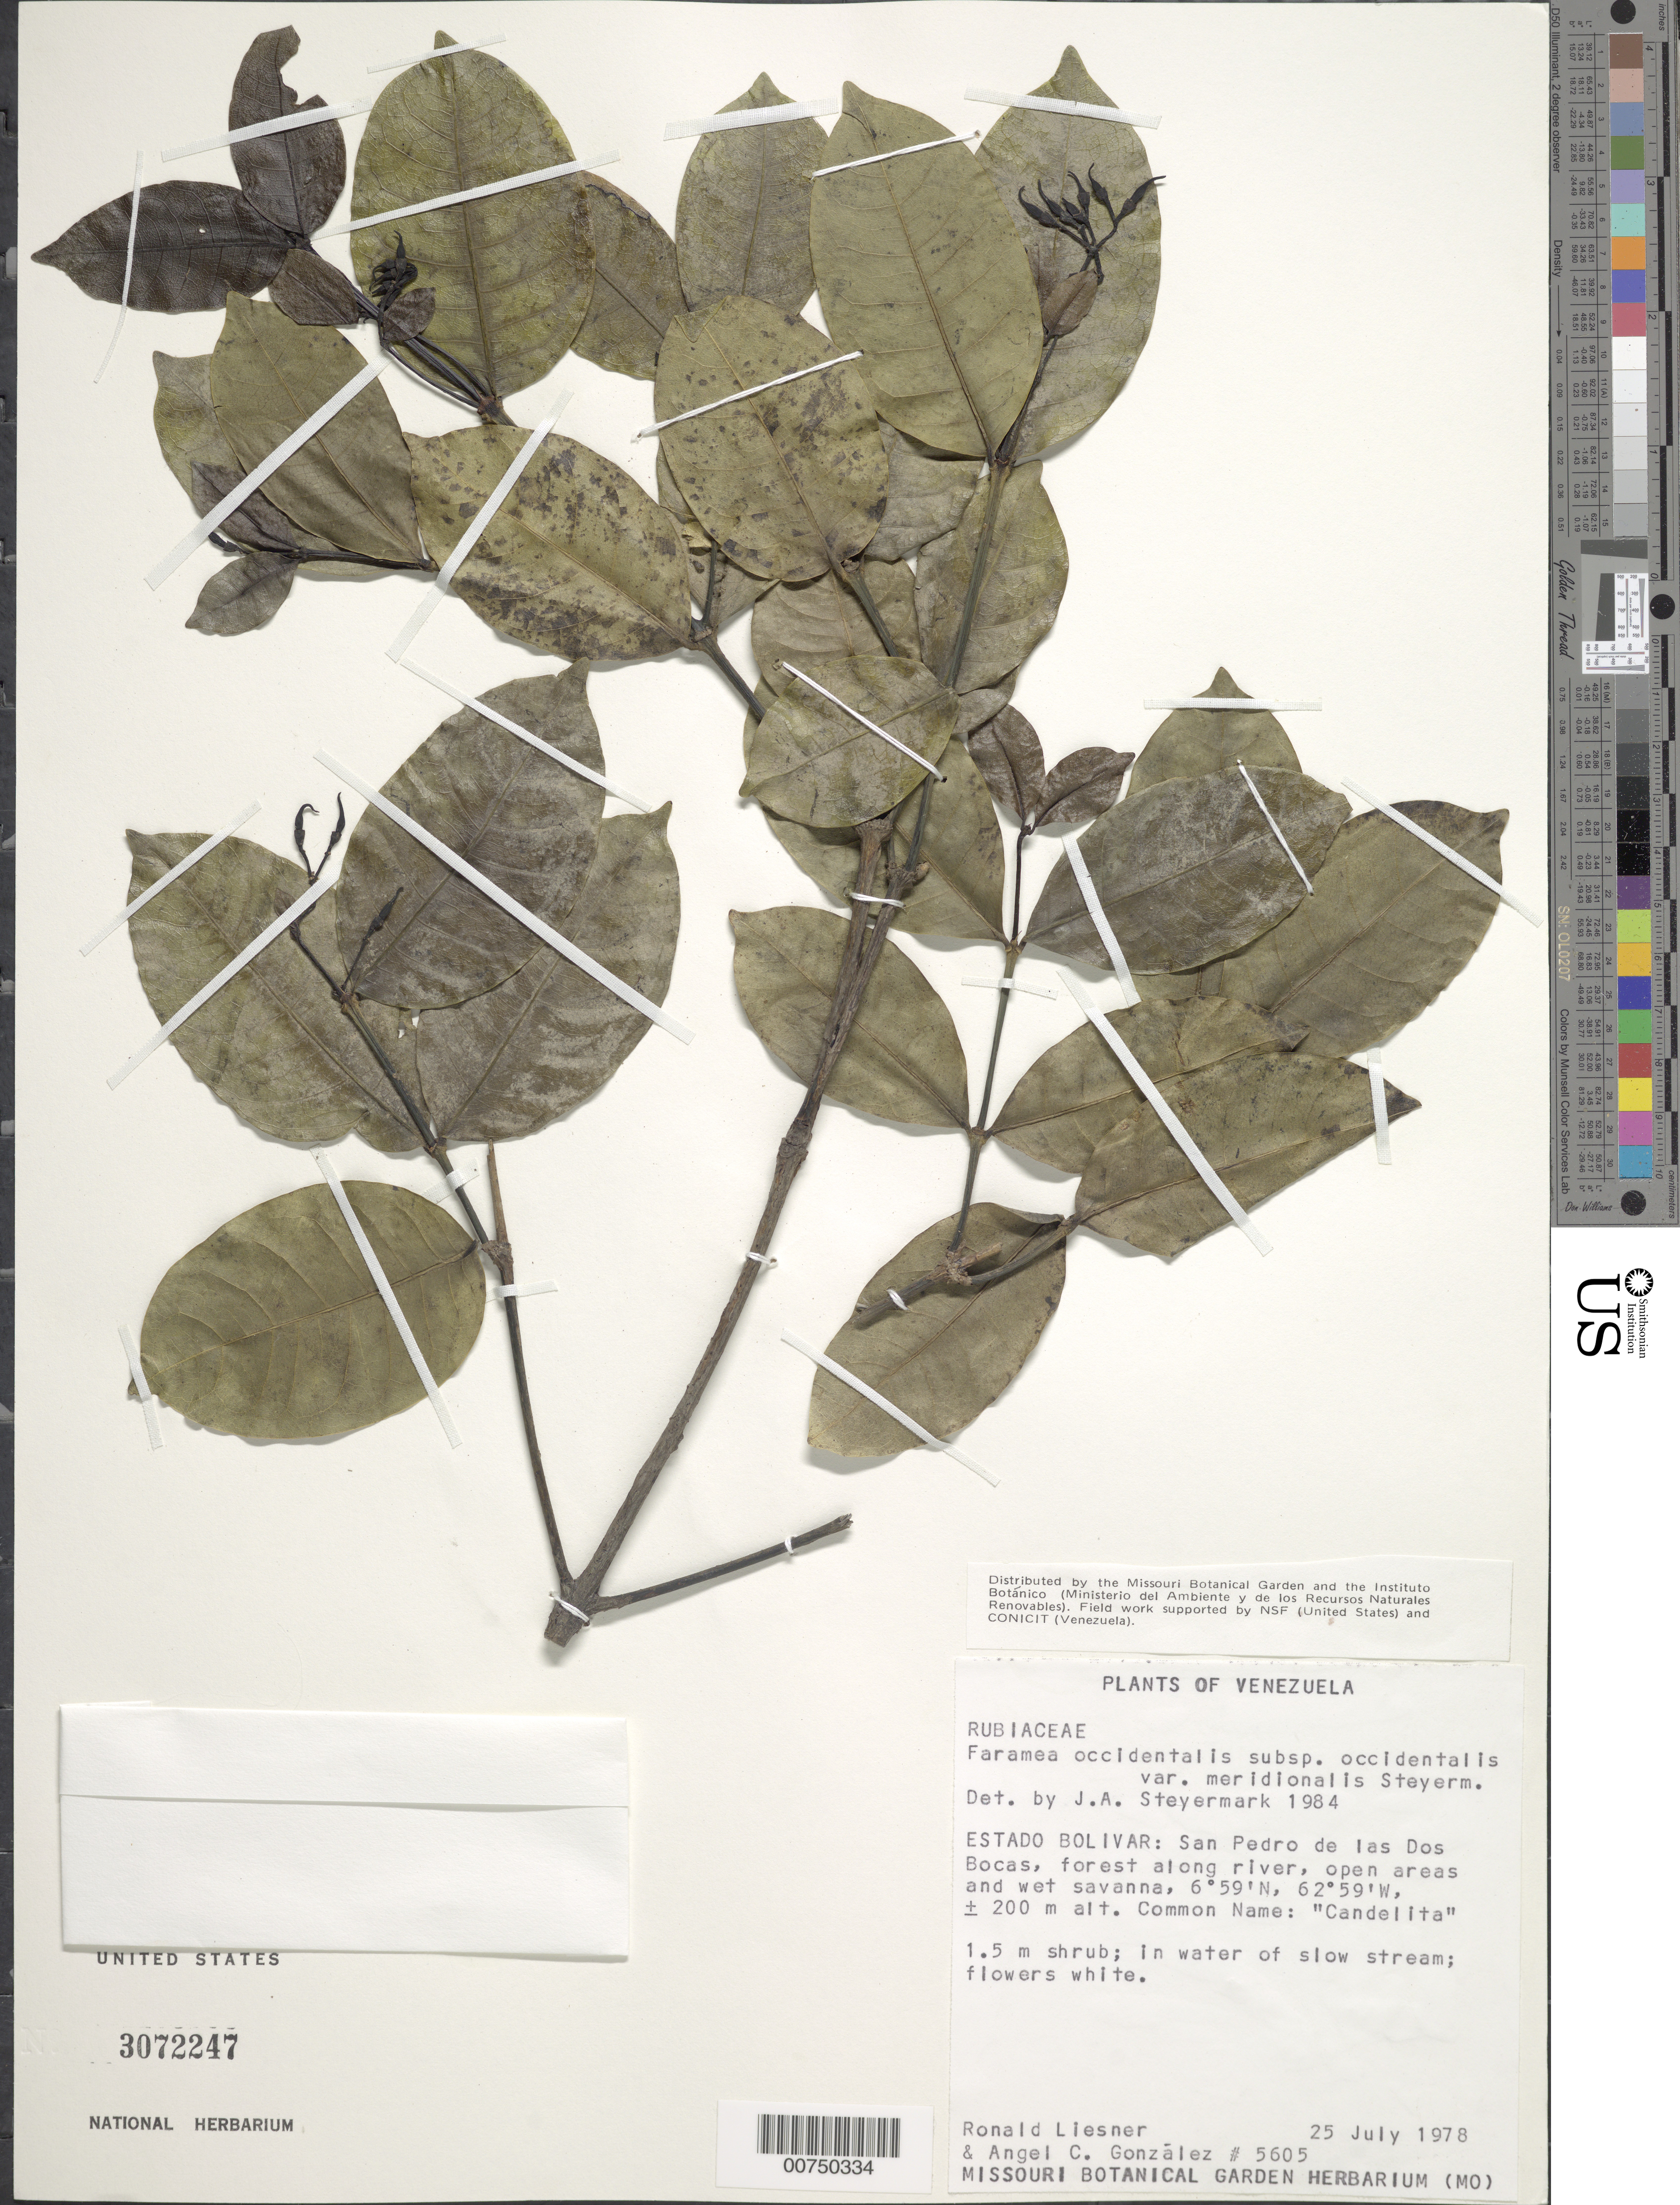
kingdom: Plantae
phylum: Tracheophyta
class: Magnoliopsida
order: Gentianales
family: Rubiaceae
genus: Faramea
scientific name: Faramea occidentalis subsp. occidentalis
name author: (L.) A. Rich.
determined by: Steyermark, Julian A., (VEN)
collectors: R. L. Liesner & A. C. González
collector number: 5605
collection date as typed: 25-Jul-78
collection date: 1978-07-25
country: Venezuela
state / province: Bolívar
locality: San Pedro de las Dos Bocas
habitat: Forest along river, open areas and wet savanna; in water of slow stream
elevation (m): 200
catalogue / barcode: US 3072247